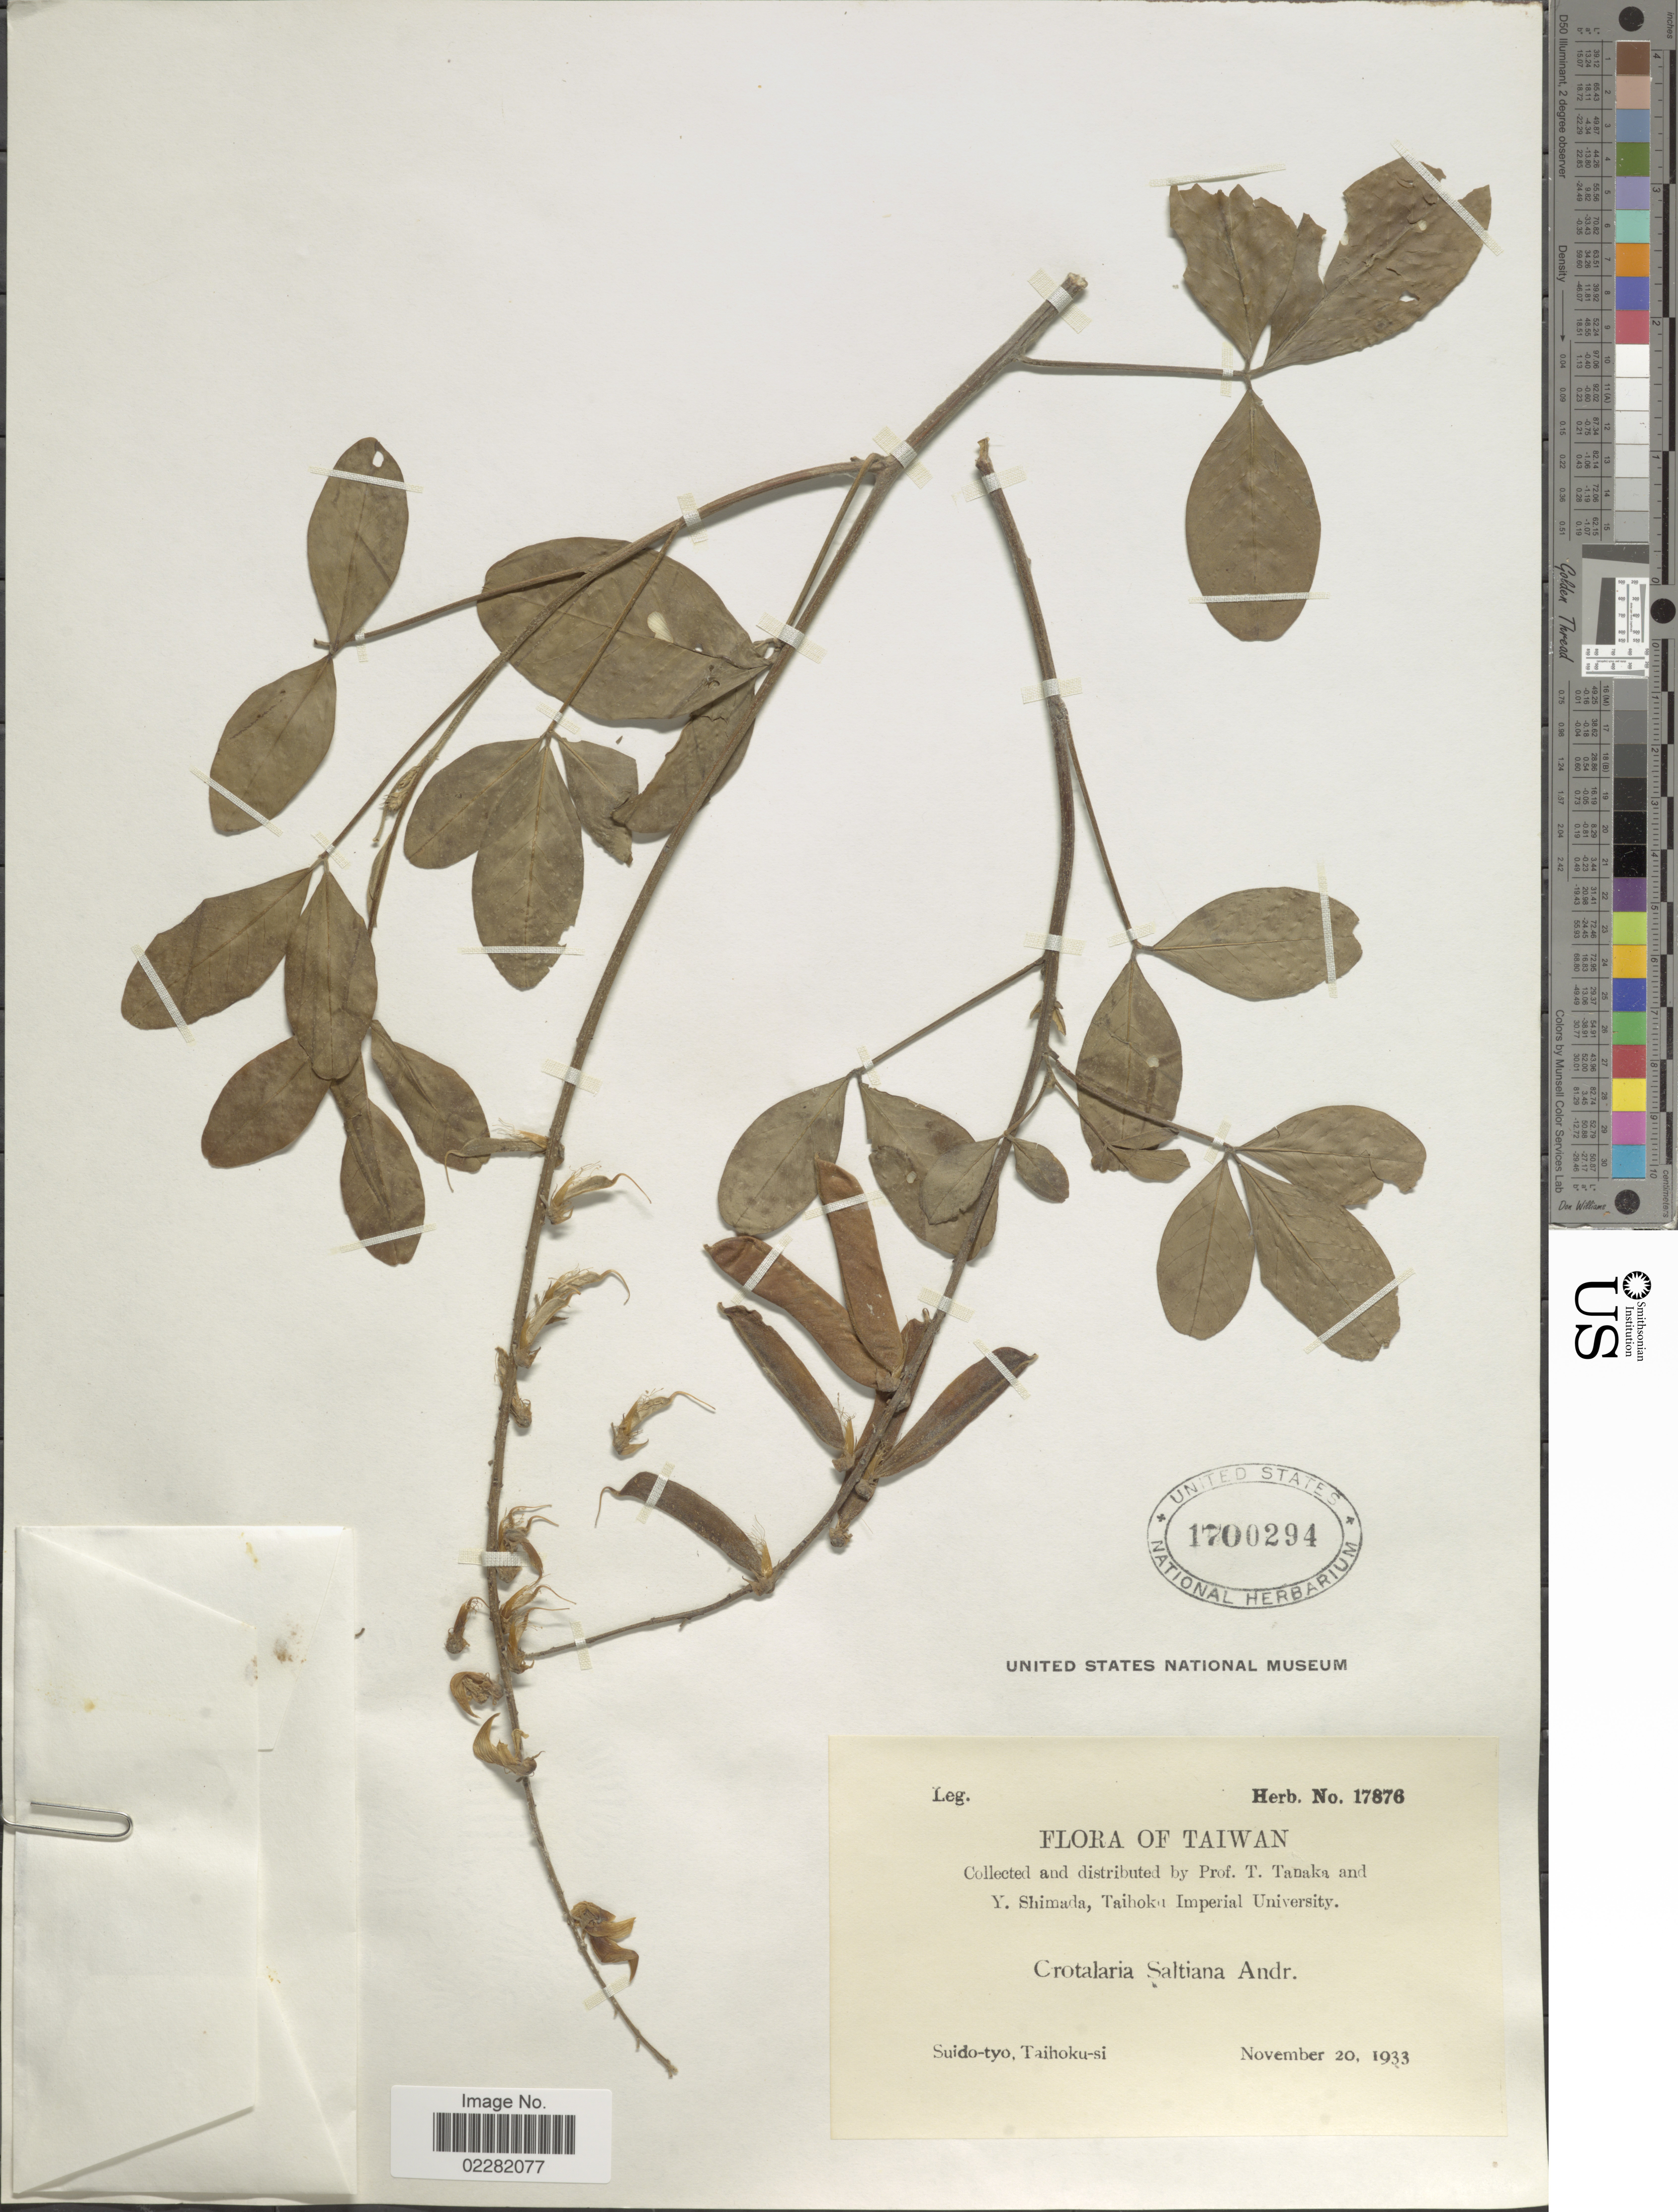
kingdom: Plantae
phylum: Tracheophyta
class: Magnoliopsida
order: Fabales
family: Fabaceae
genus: Crotalaria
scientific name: Crotalaria pallida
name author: Aiton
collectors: T. Tanaka & Y. Shimada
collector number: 17876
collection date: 1933-11-20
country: Taiwan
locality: Suido-tyo, Taihoku-si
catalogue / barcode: US 1700294